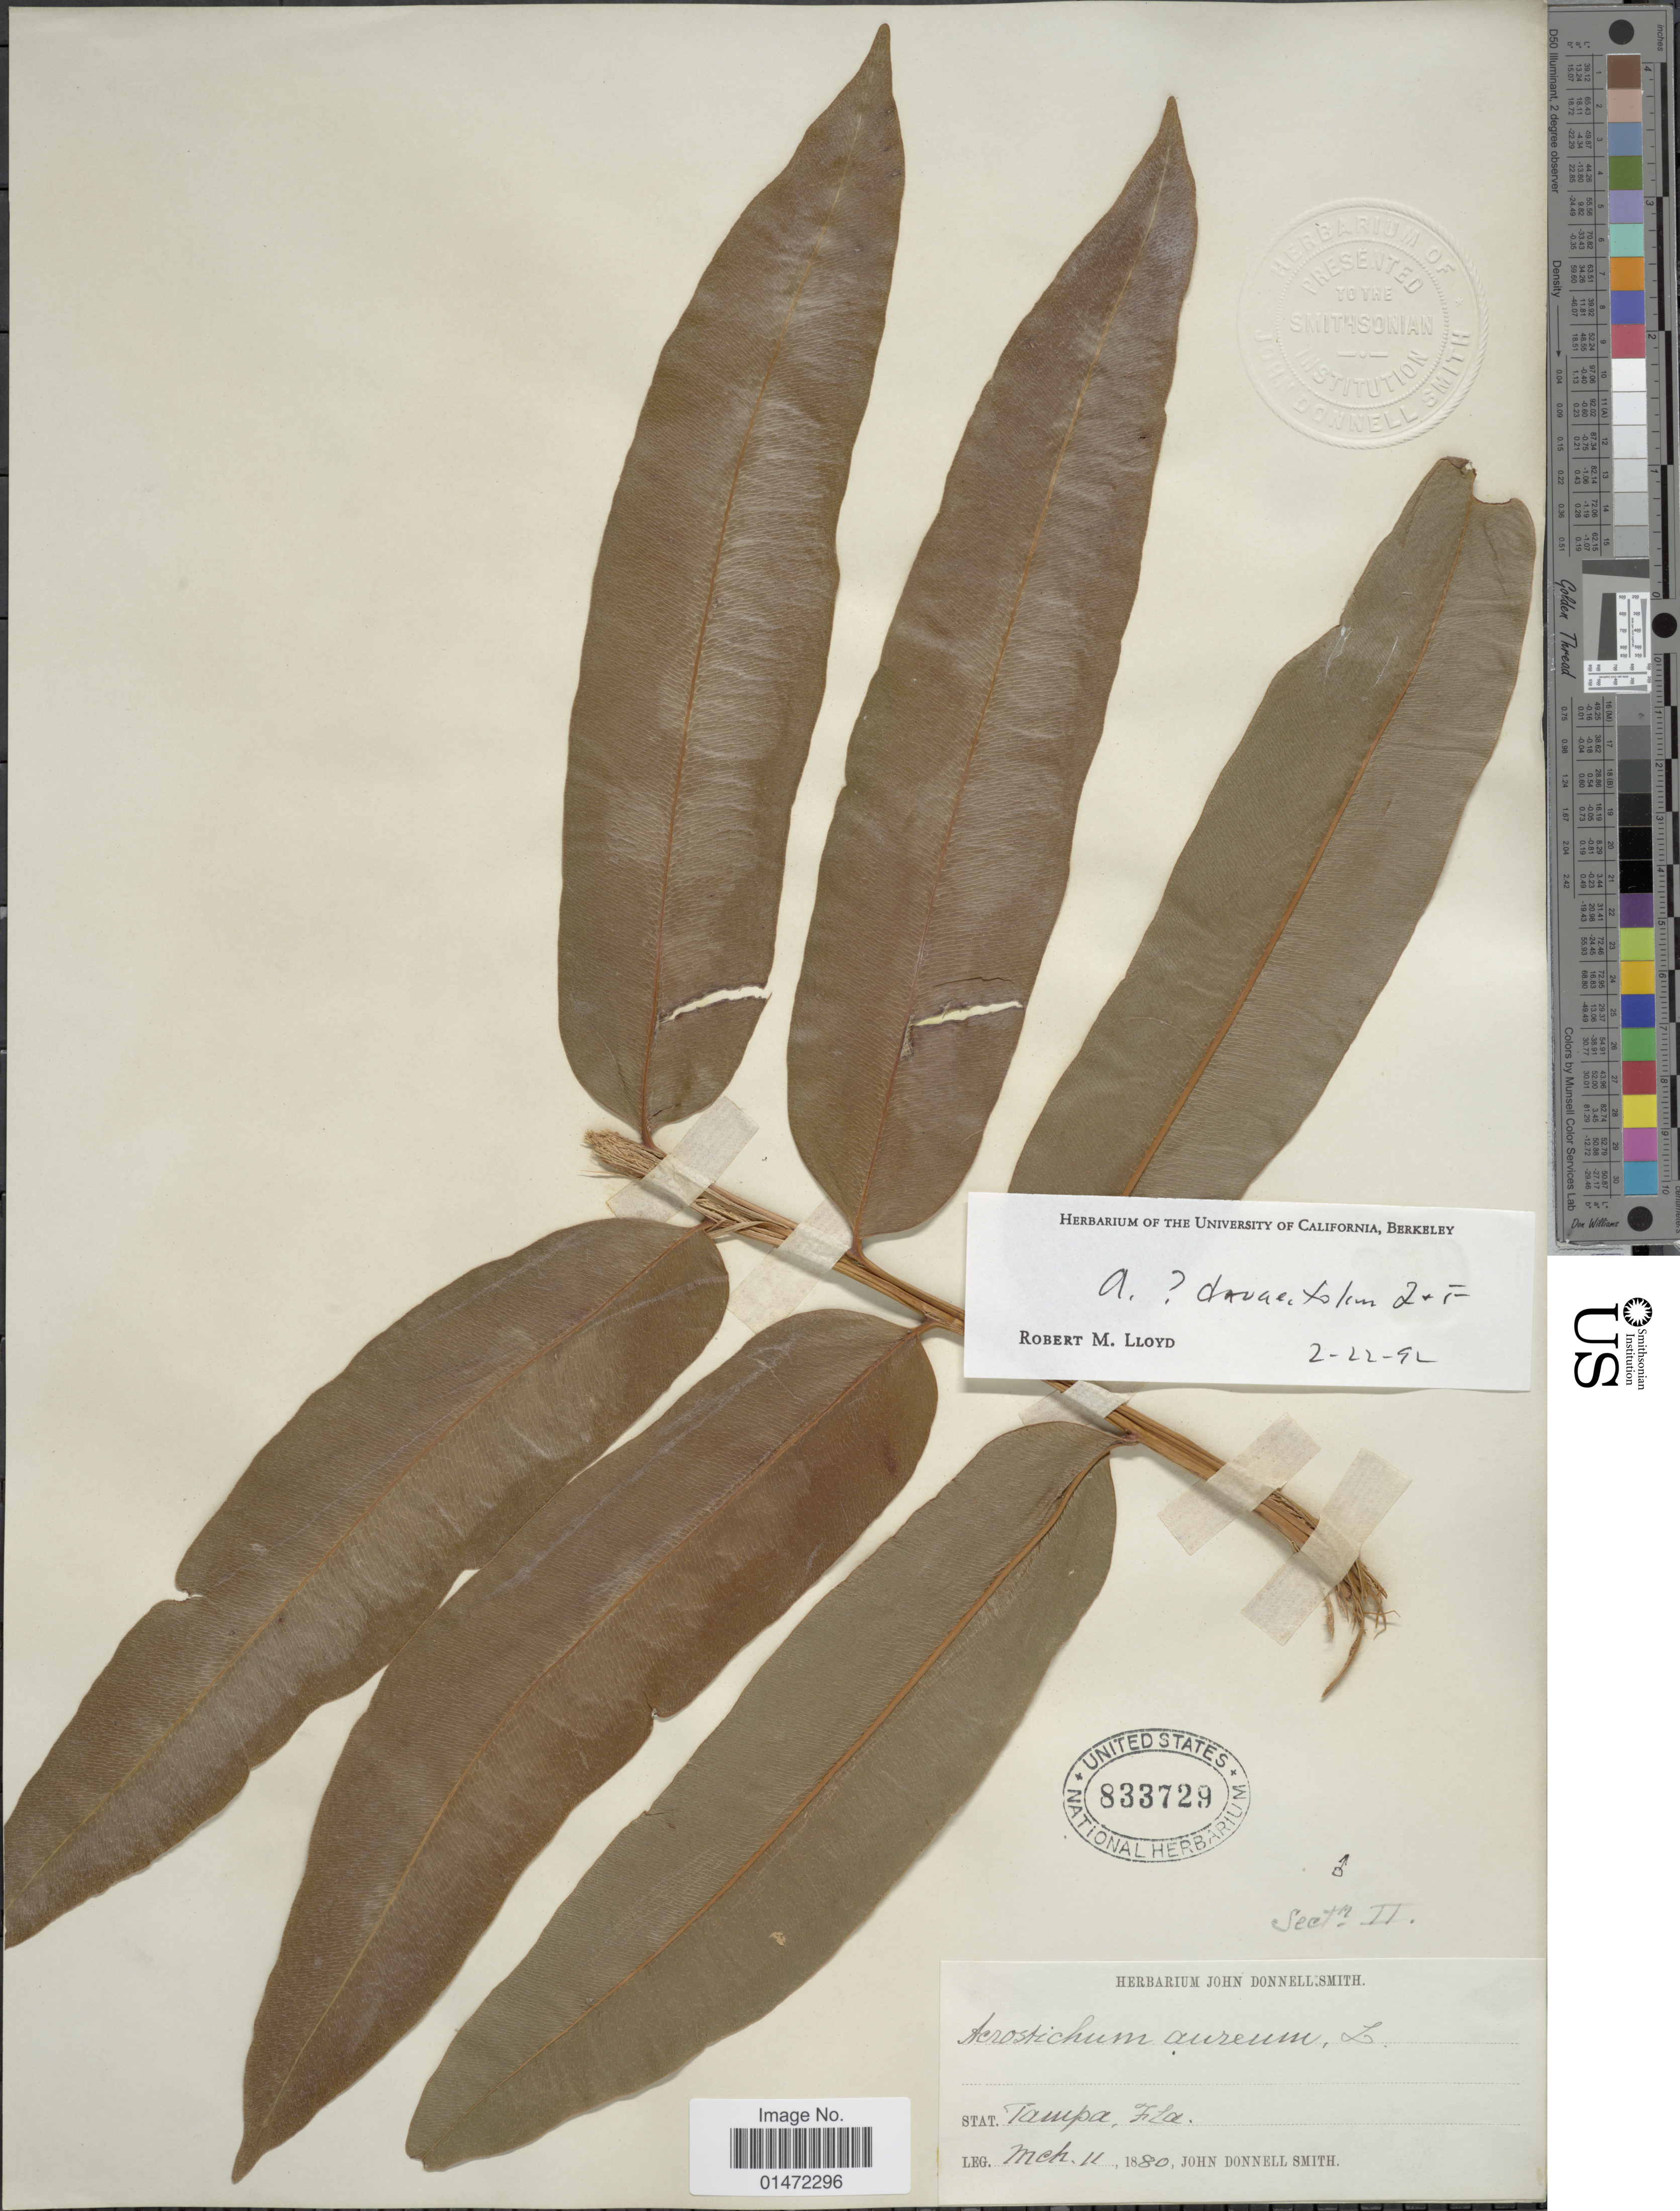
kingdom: Plantae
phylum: Tracheophyta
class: Polypodiopsida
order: Polypodiales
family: Pteridaceae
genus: Acrostichum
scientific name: Acrostichum danaeifolium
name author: Langsd. & Fisch.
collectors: J. Donnell Smith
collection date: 1880-03-11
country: United States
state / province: Florida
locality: Tampa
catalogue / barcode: US 833729